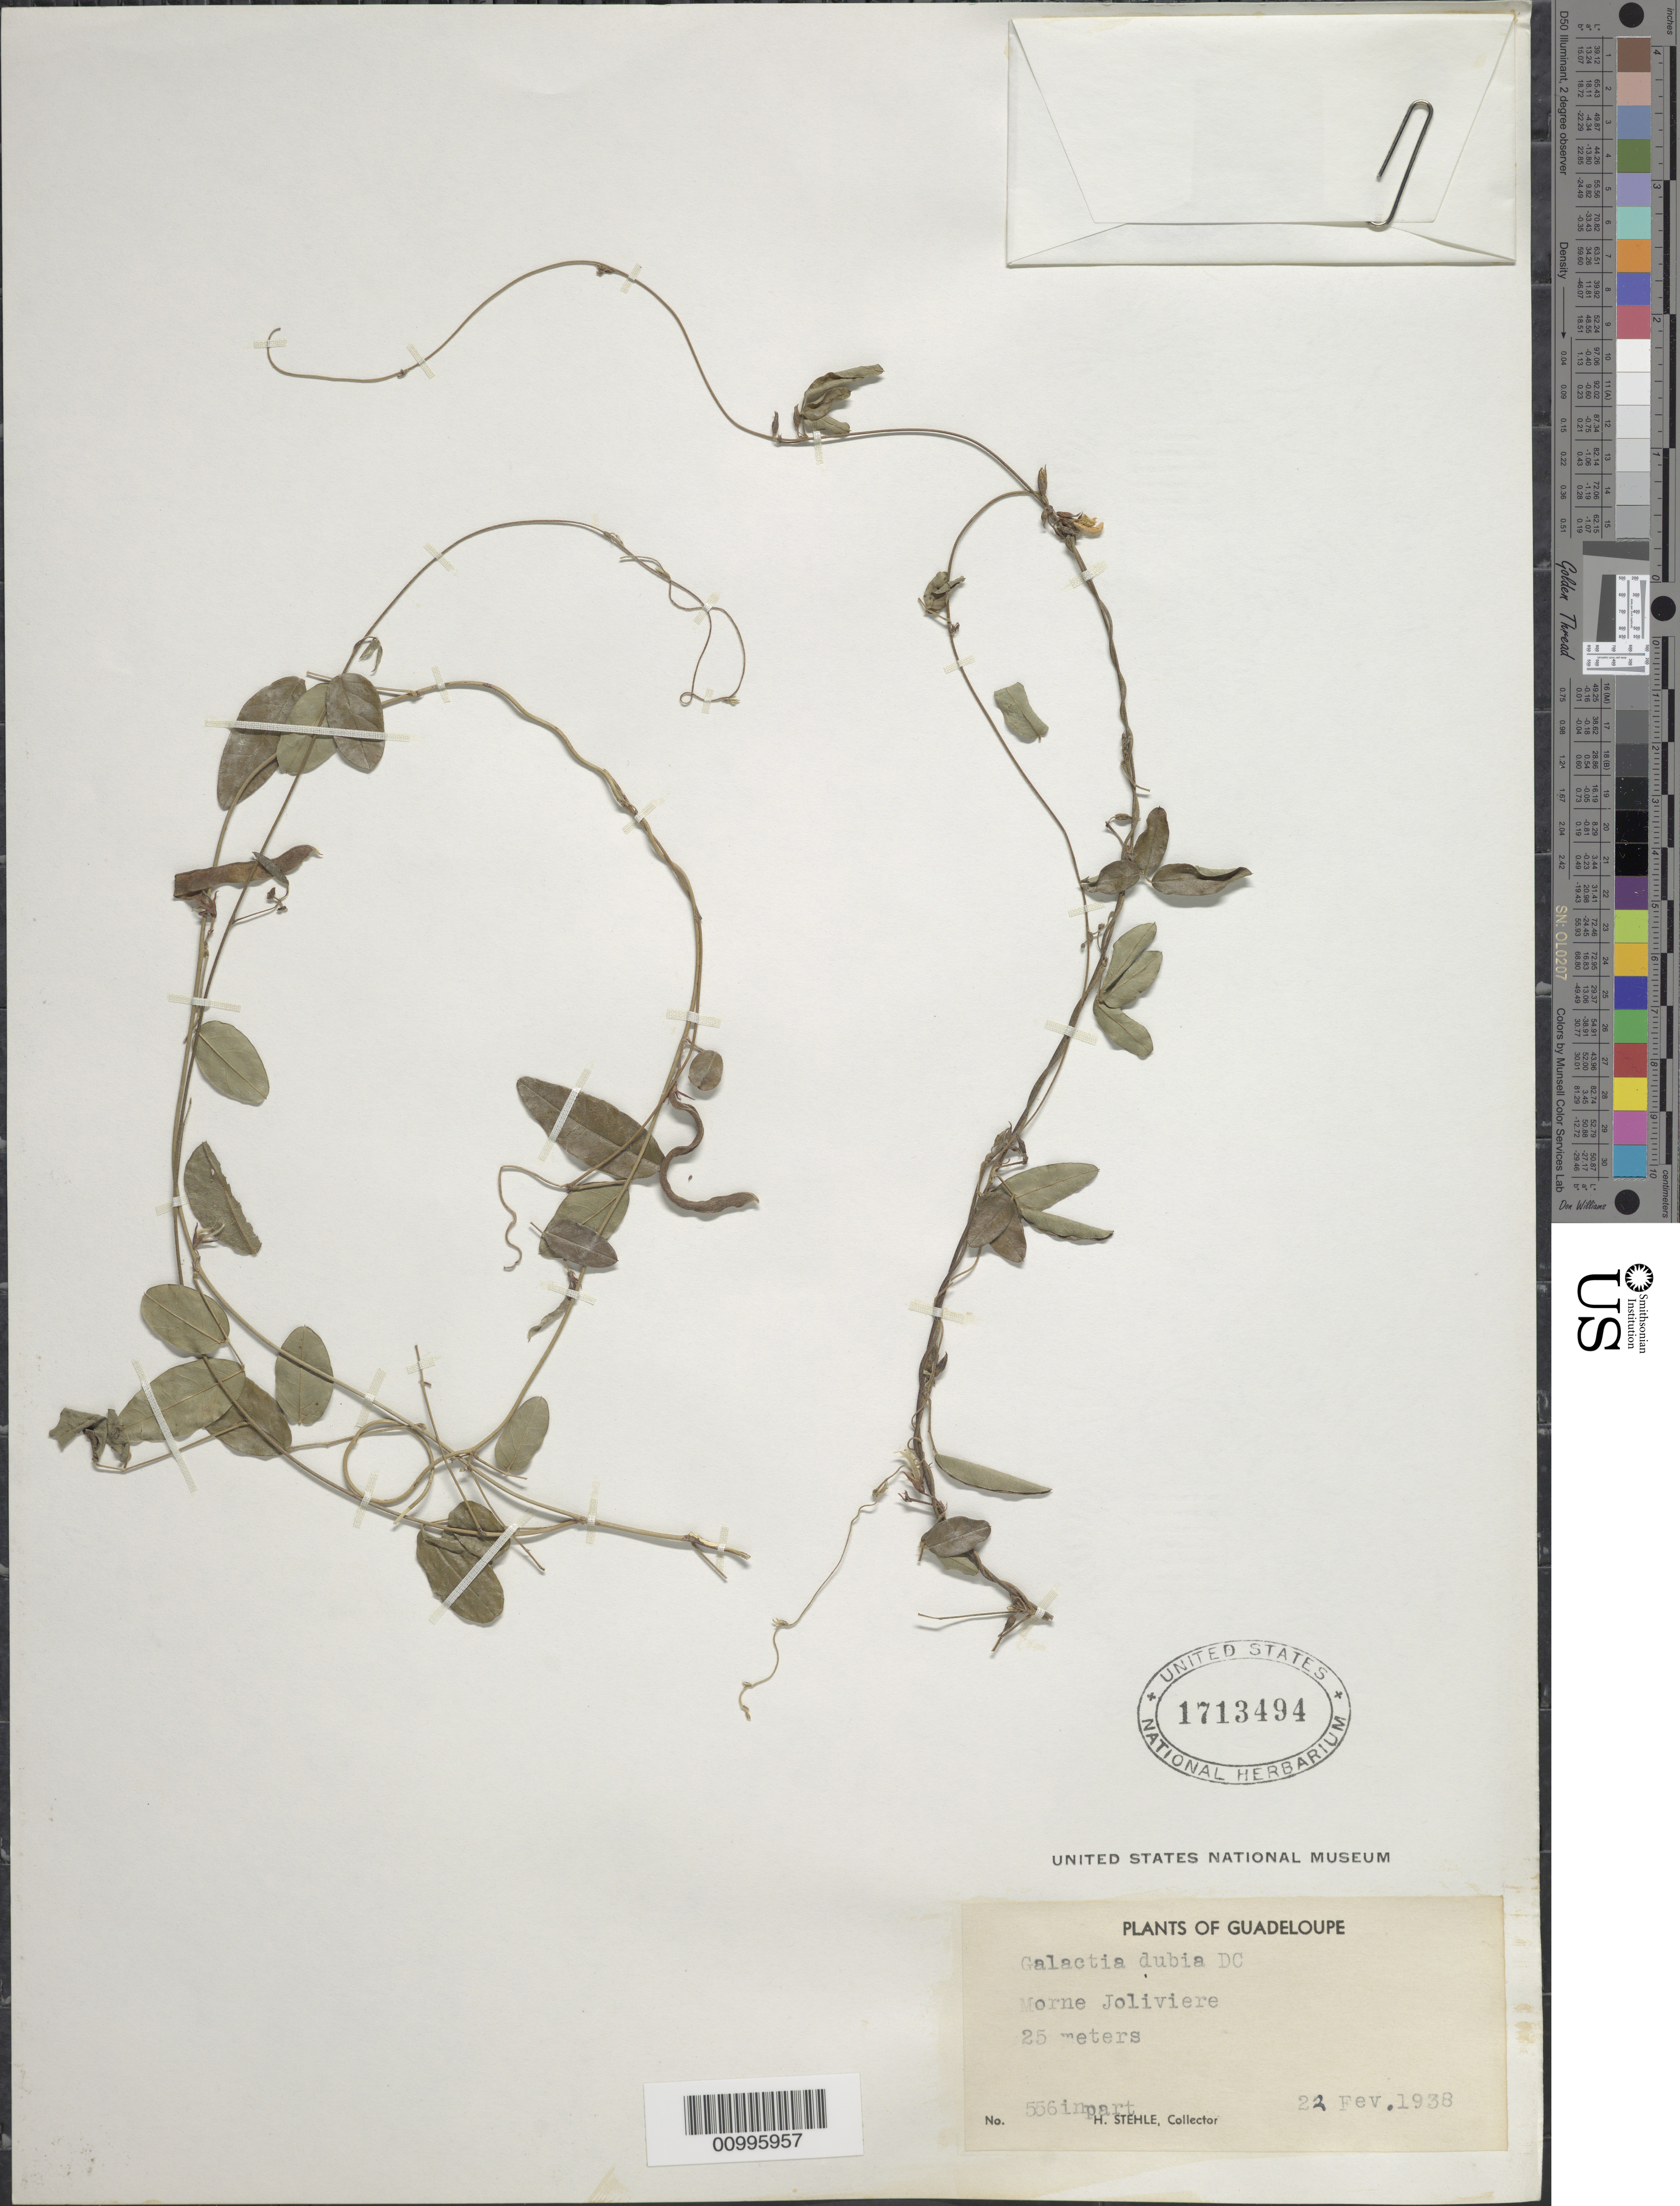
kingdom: Plantae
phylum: Tracheophyta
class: Magnoliopsida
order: Fabales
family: Fabaceae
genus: Galactia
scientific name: Galactia dubia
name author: DC.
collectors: H. Stehlé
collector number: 556 inpart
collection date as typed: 22 Feb 1938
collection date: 1938-02-22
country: Guadeloupe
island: Basse Terre [Guadeloupe]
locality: Morne Joliviere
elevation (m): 25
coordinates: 0 N, 0 E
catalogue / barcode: US 1713494